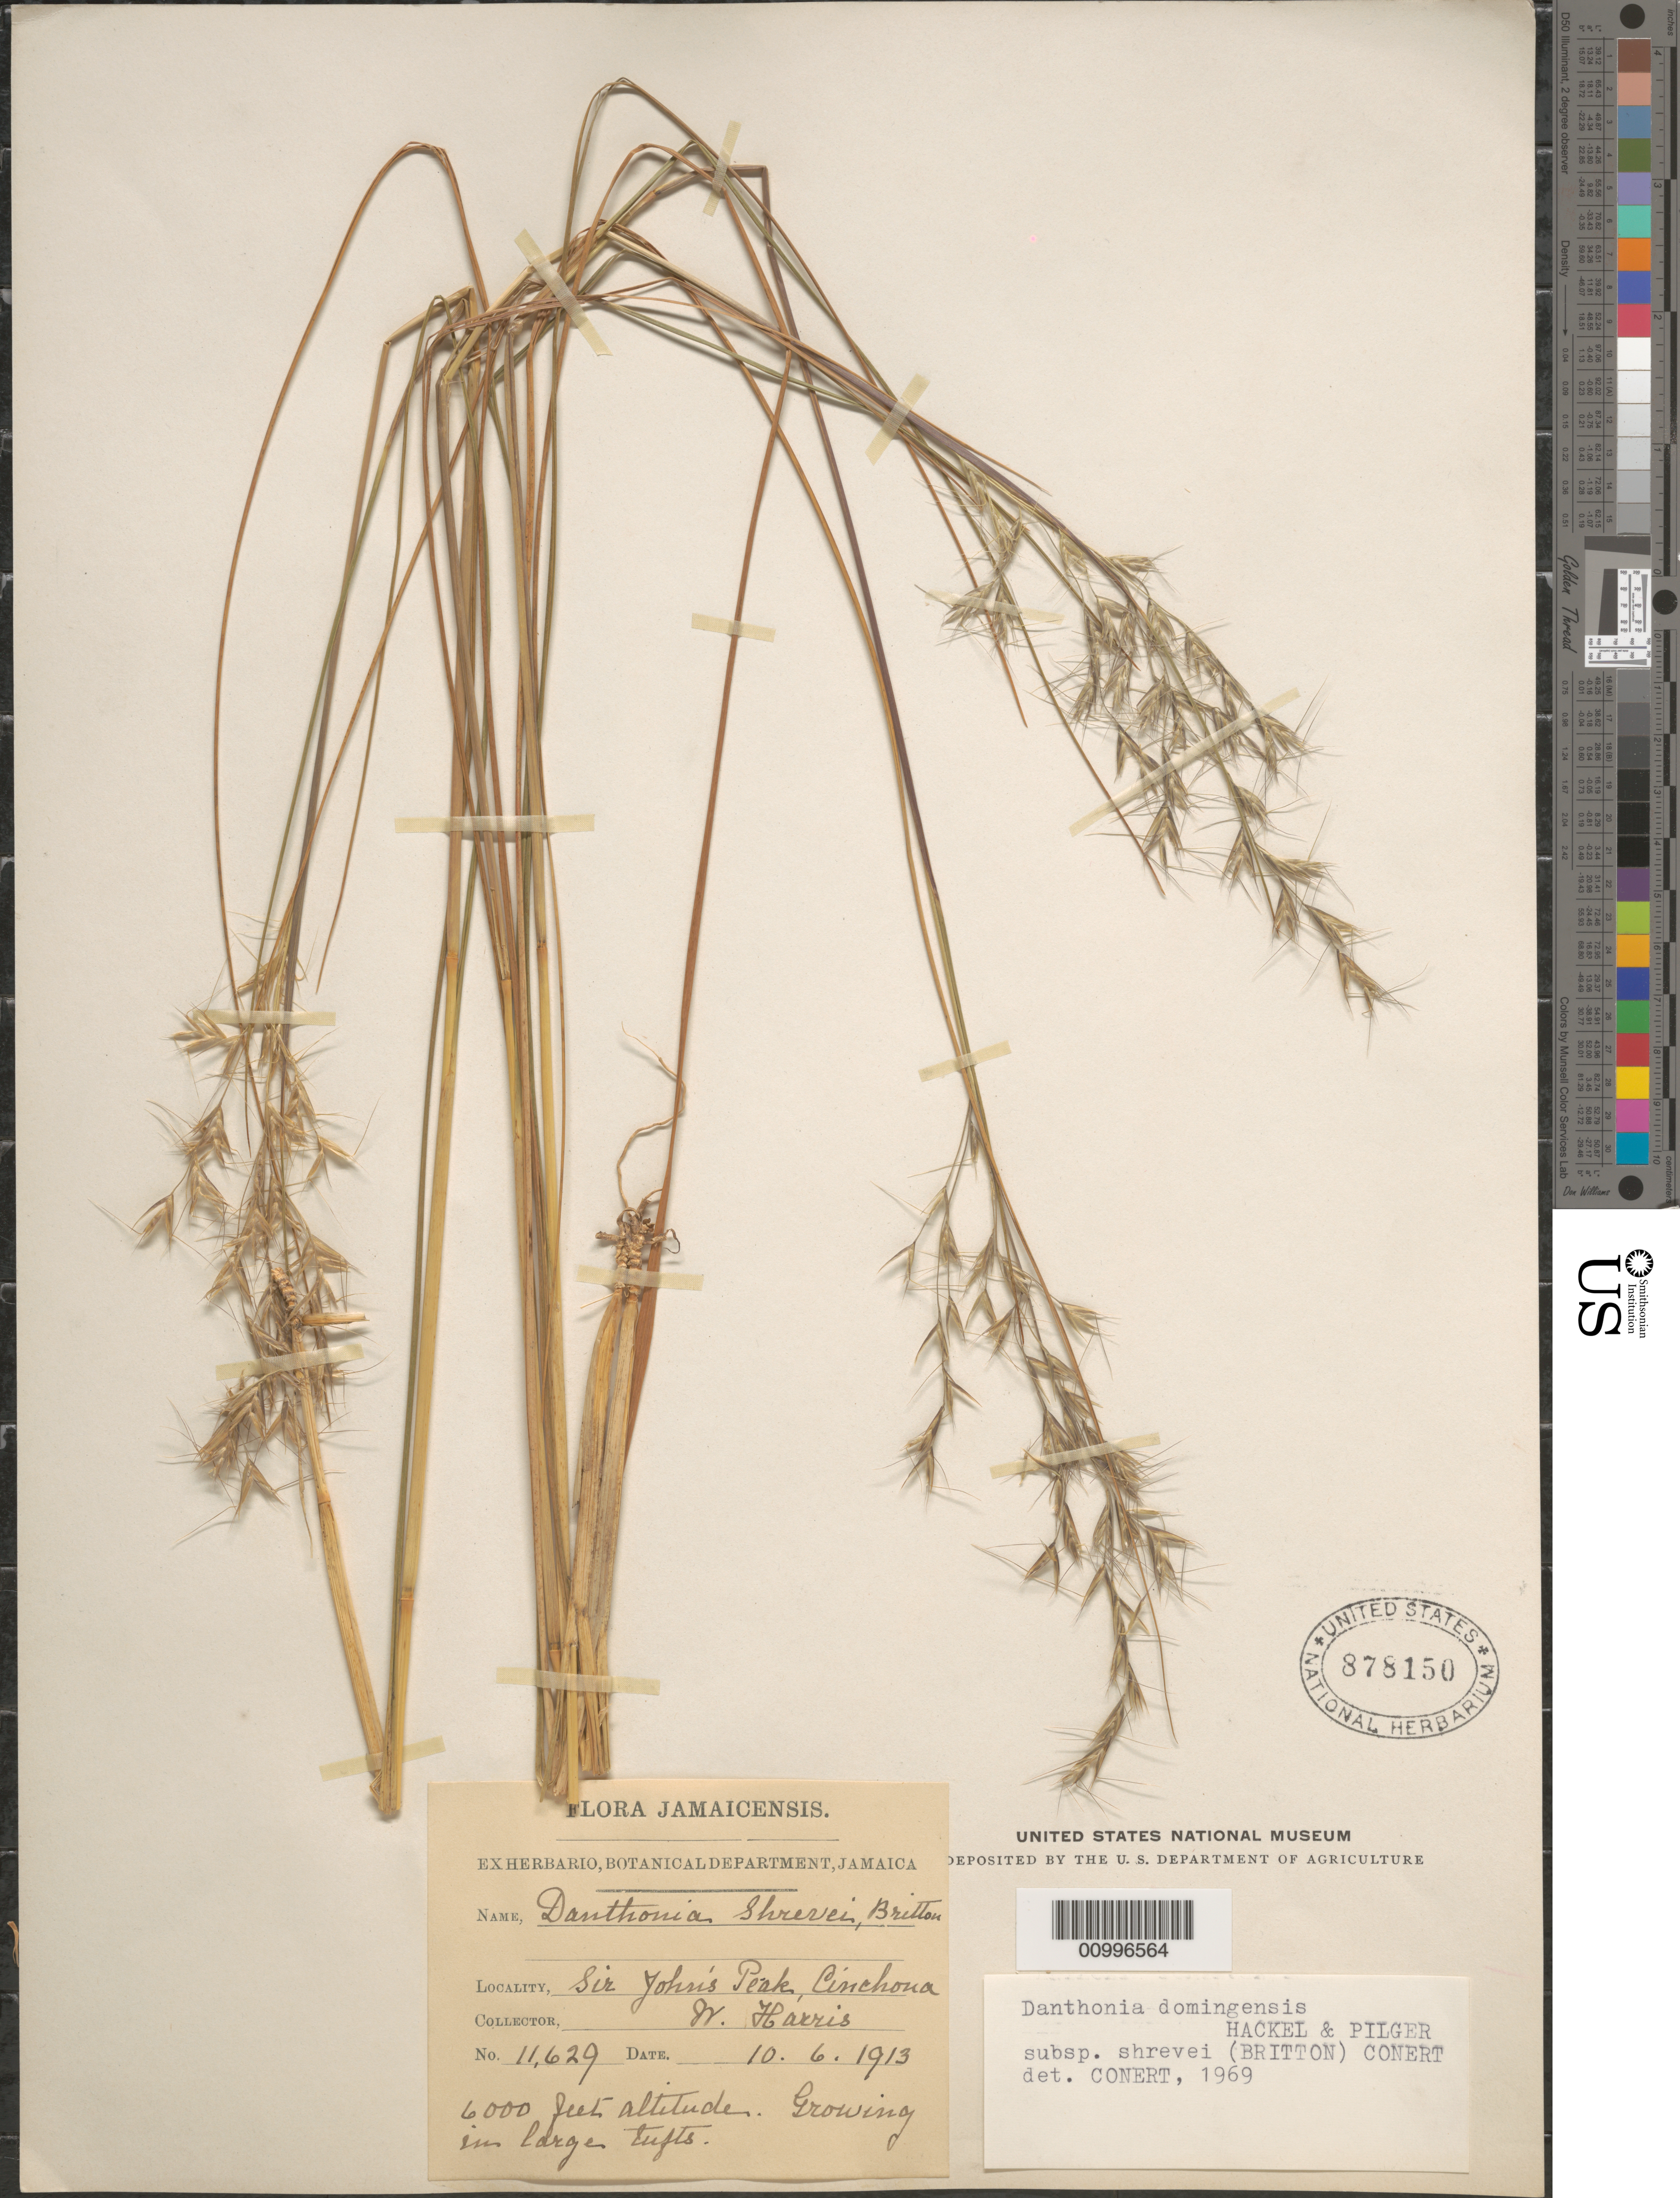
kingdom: Plantae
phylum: Tracheophyta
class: Liliopsida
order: Poales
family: Poaceae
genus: Danthonia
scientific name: Danthonia domingensis subsp. domingensis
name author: Hack. & Pilg.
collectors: W. H. Harris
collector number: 11629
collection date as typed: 06 Oct 1913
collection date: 1913-10-06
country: Jamaica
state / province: Saint Andrew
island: Jamaica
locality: Sir John's Peak, Cinchona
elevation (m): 1829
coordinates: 0 N, 0 E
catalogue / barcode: US 878150